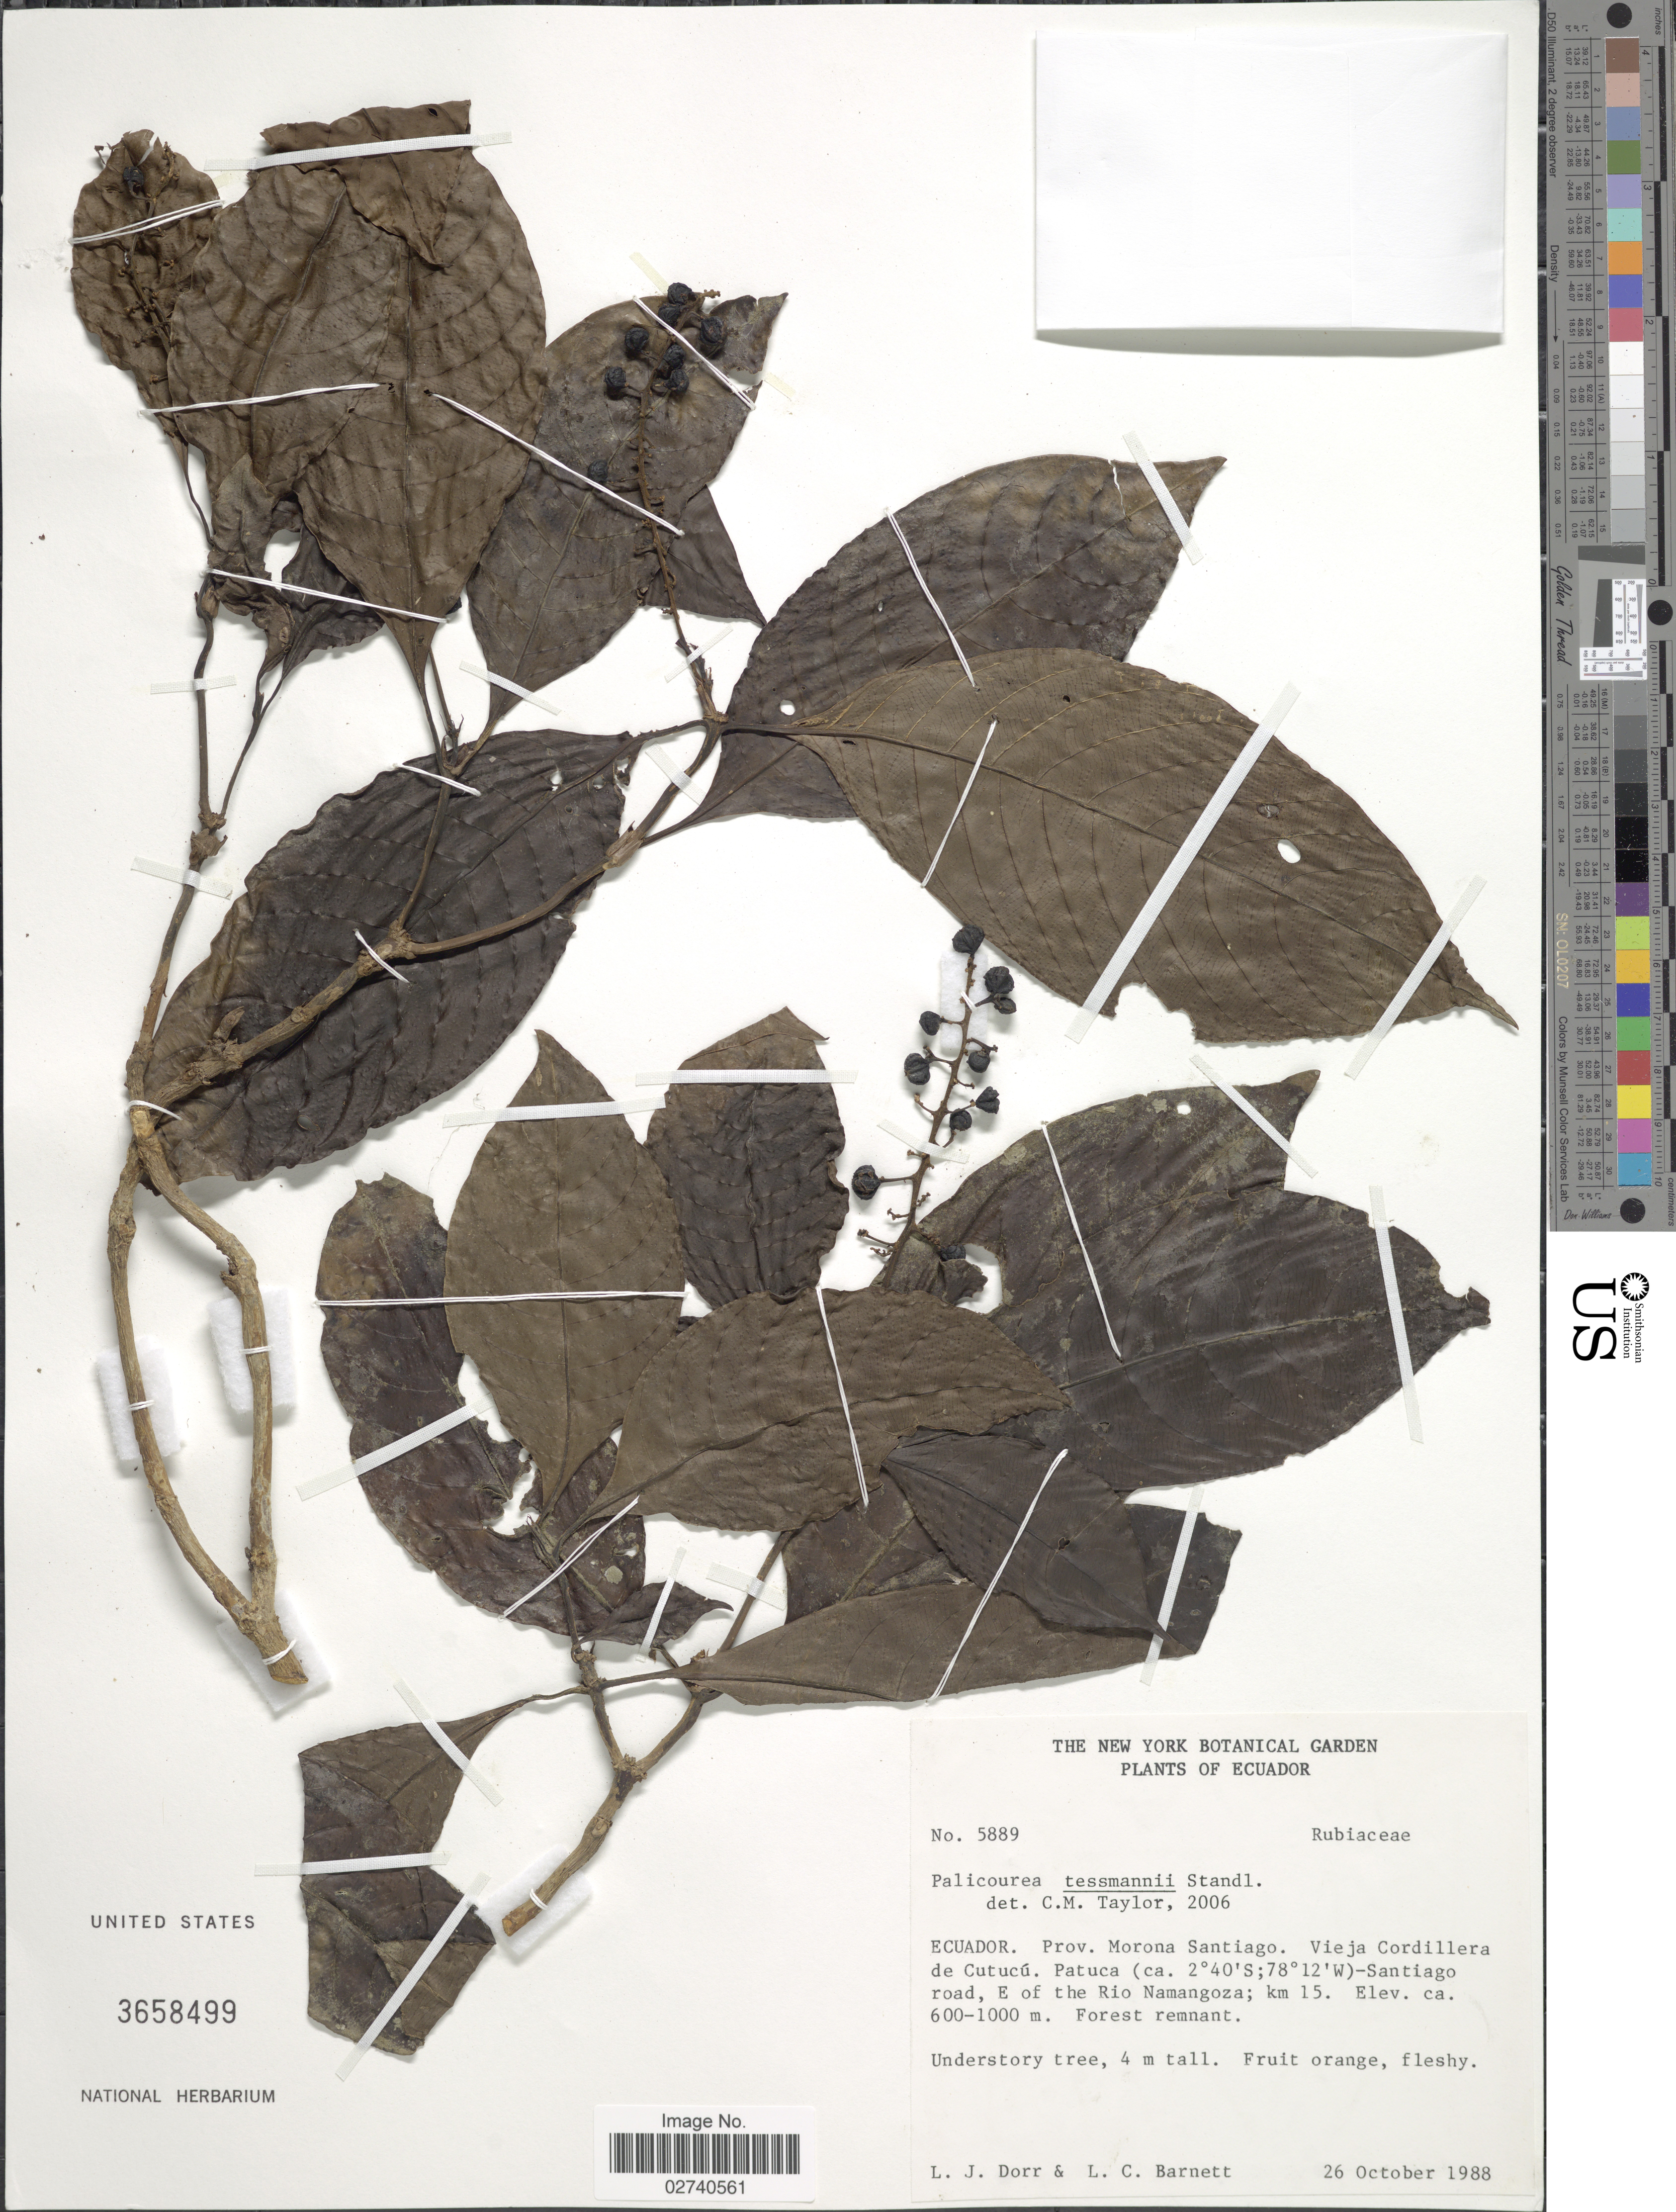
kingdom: Plantae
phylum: Tracheophyta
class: Magnoliopsida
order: Gentianales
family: Rubiaceae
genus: Palicourea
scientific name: Palicourea tessmannii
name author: Standl.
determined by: Taylor, Charlotte M.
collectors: L. J. Dorr & L. C. Barnett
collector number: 5889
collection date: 1988-10-26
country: Ecuador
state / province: Morona-Santiago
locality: Vieja Cordillera de Cutucu, Patuca-Santiago road, E of the Rio Namangoza; km 15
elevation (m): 600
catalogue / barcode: US 3658499